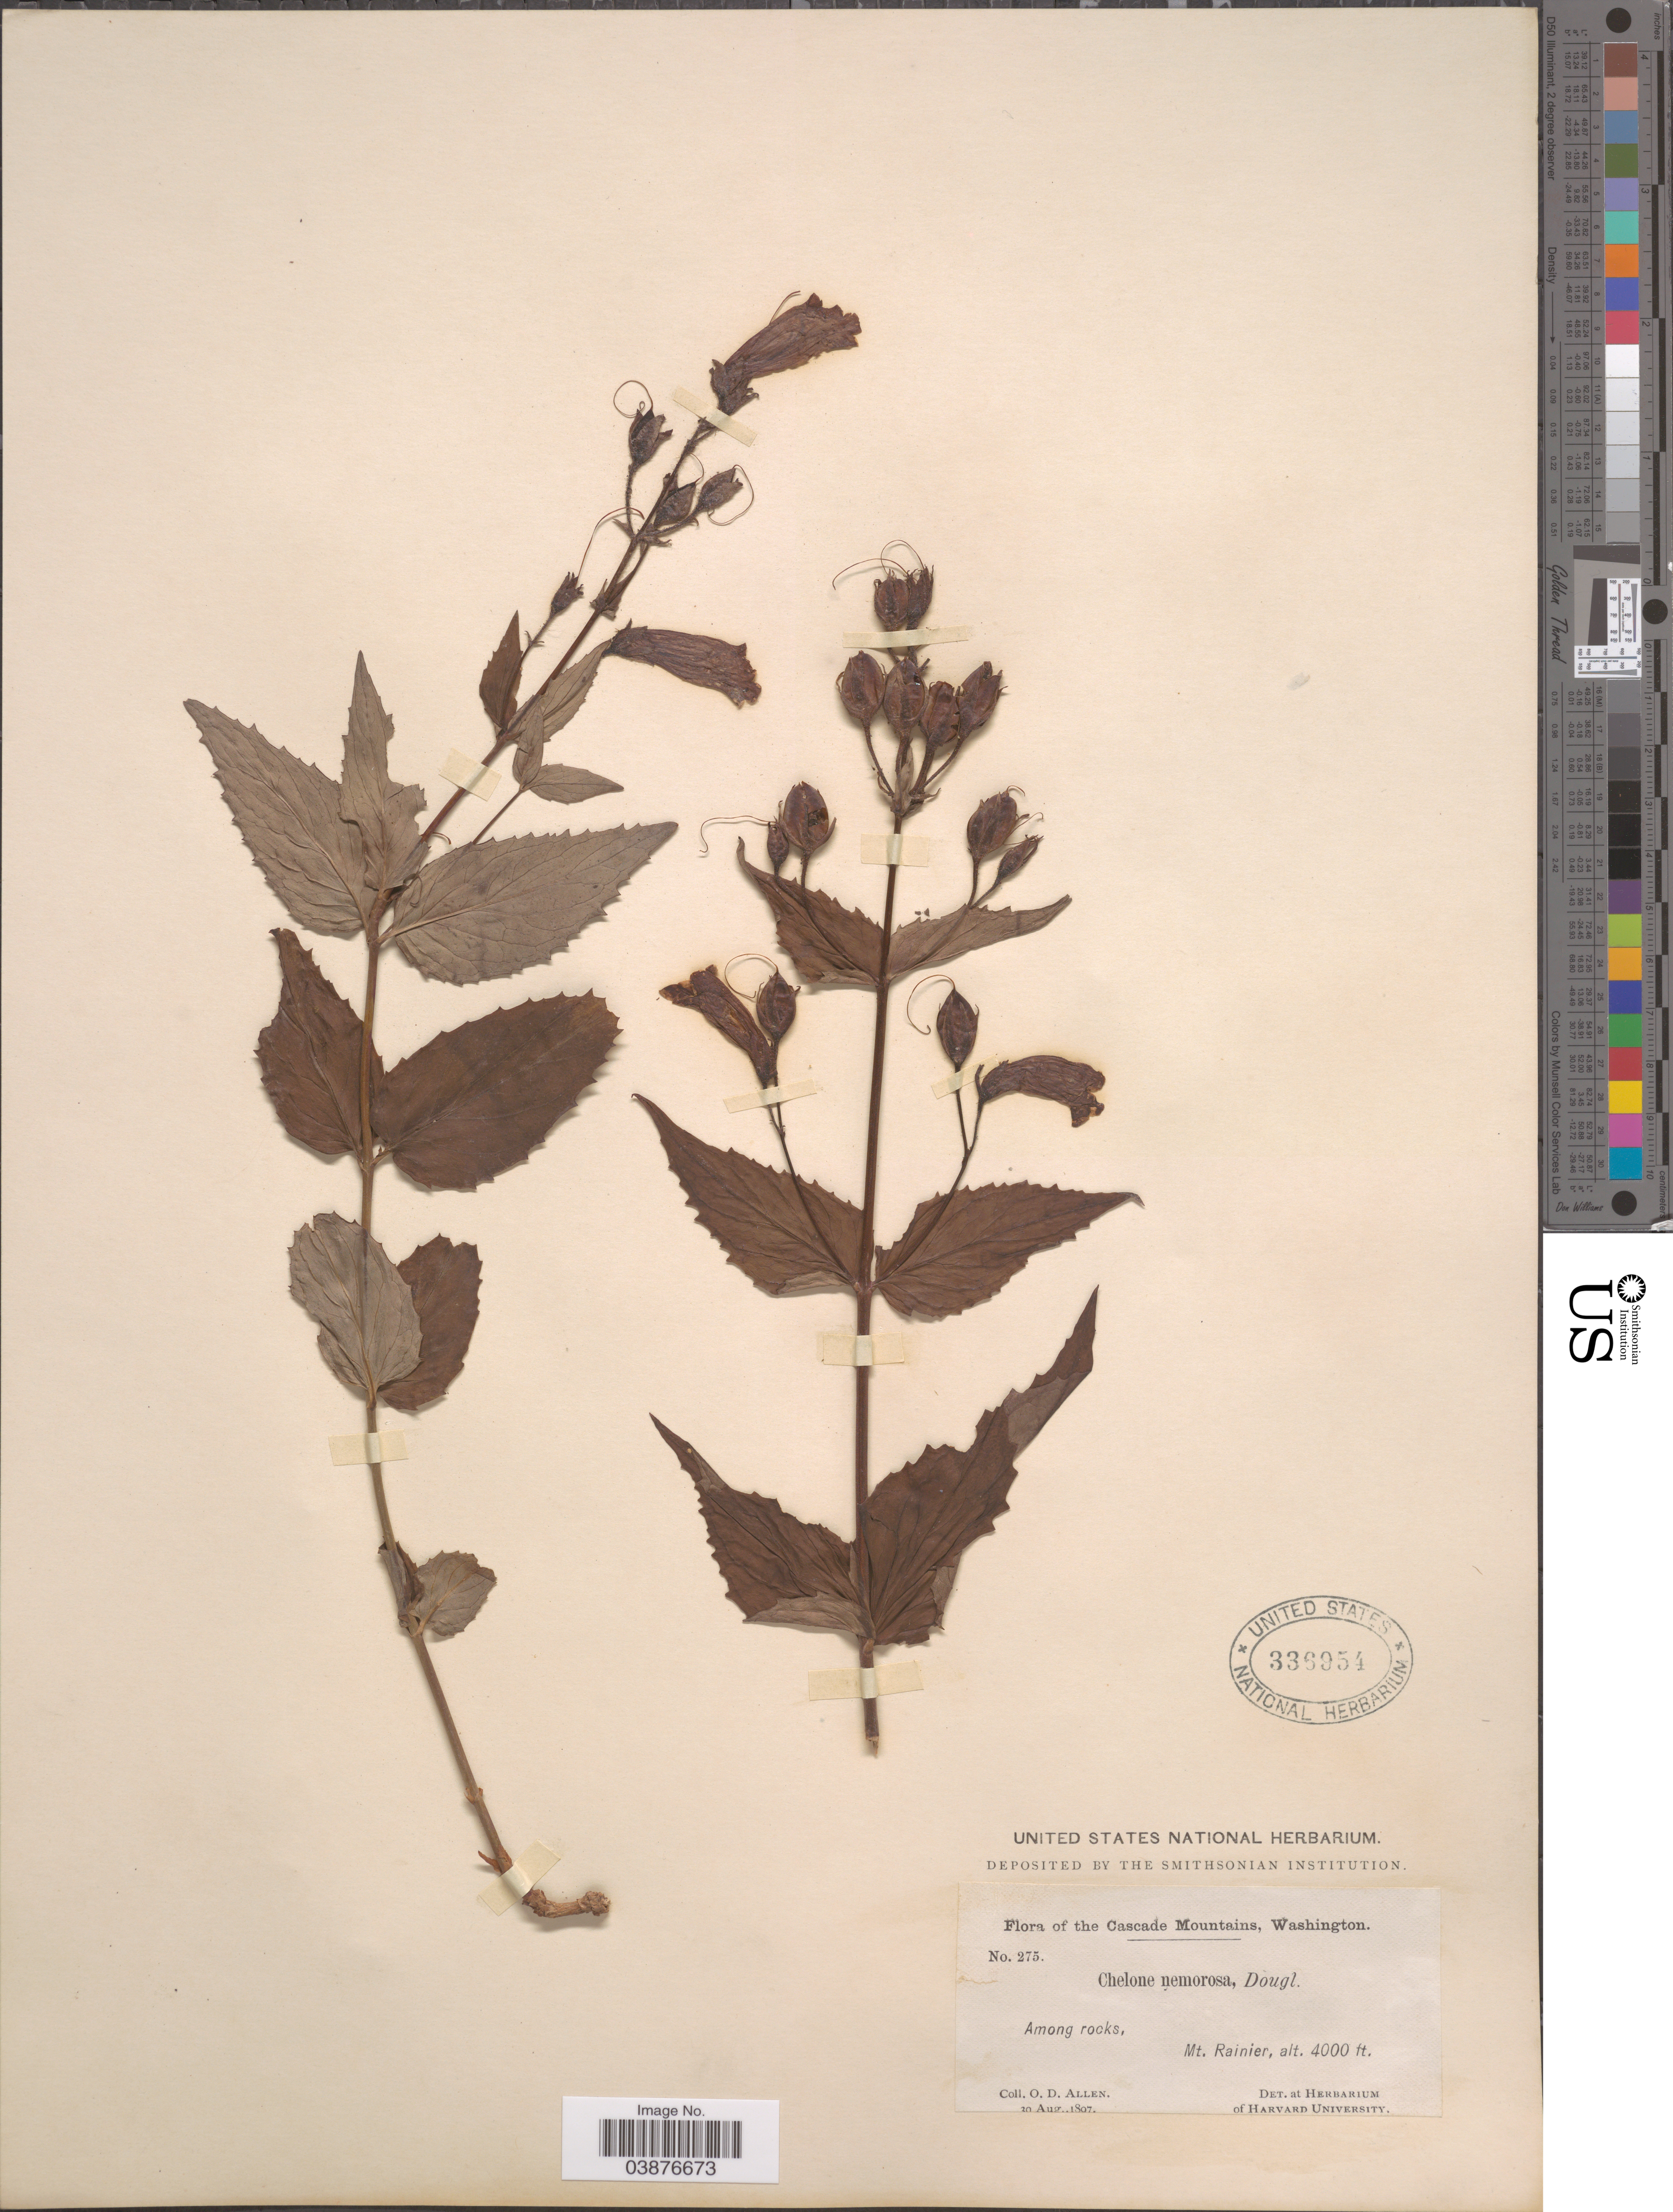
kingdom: Plantae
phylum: Tracheophyta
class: Magnoliopsida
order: Lamiales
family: Plantaginaceae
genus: Penstemon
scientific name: Penstemon nemorosus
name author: (Douglas ex Lindl.) Trautv.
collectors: O. D. Allen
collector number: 275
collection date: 1897-08-30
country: United States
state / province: Washington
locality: The Cascade Mountains. Mt. Rainier.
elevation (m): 1219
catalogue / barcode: US 336954